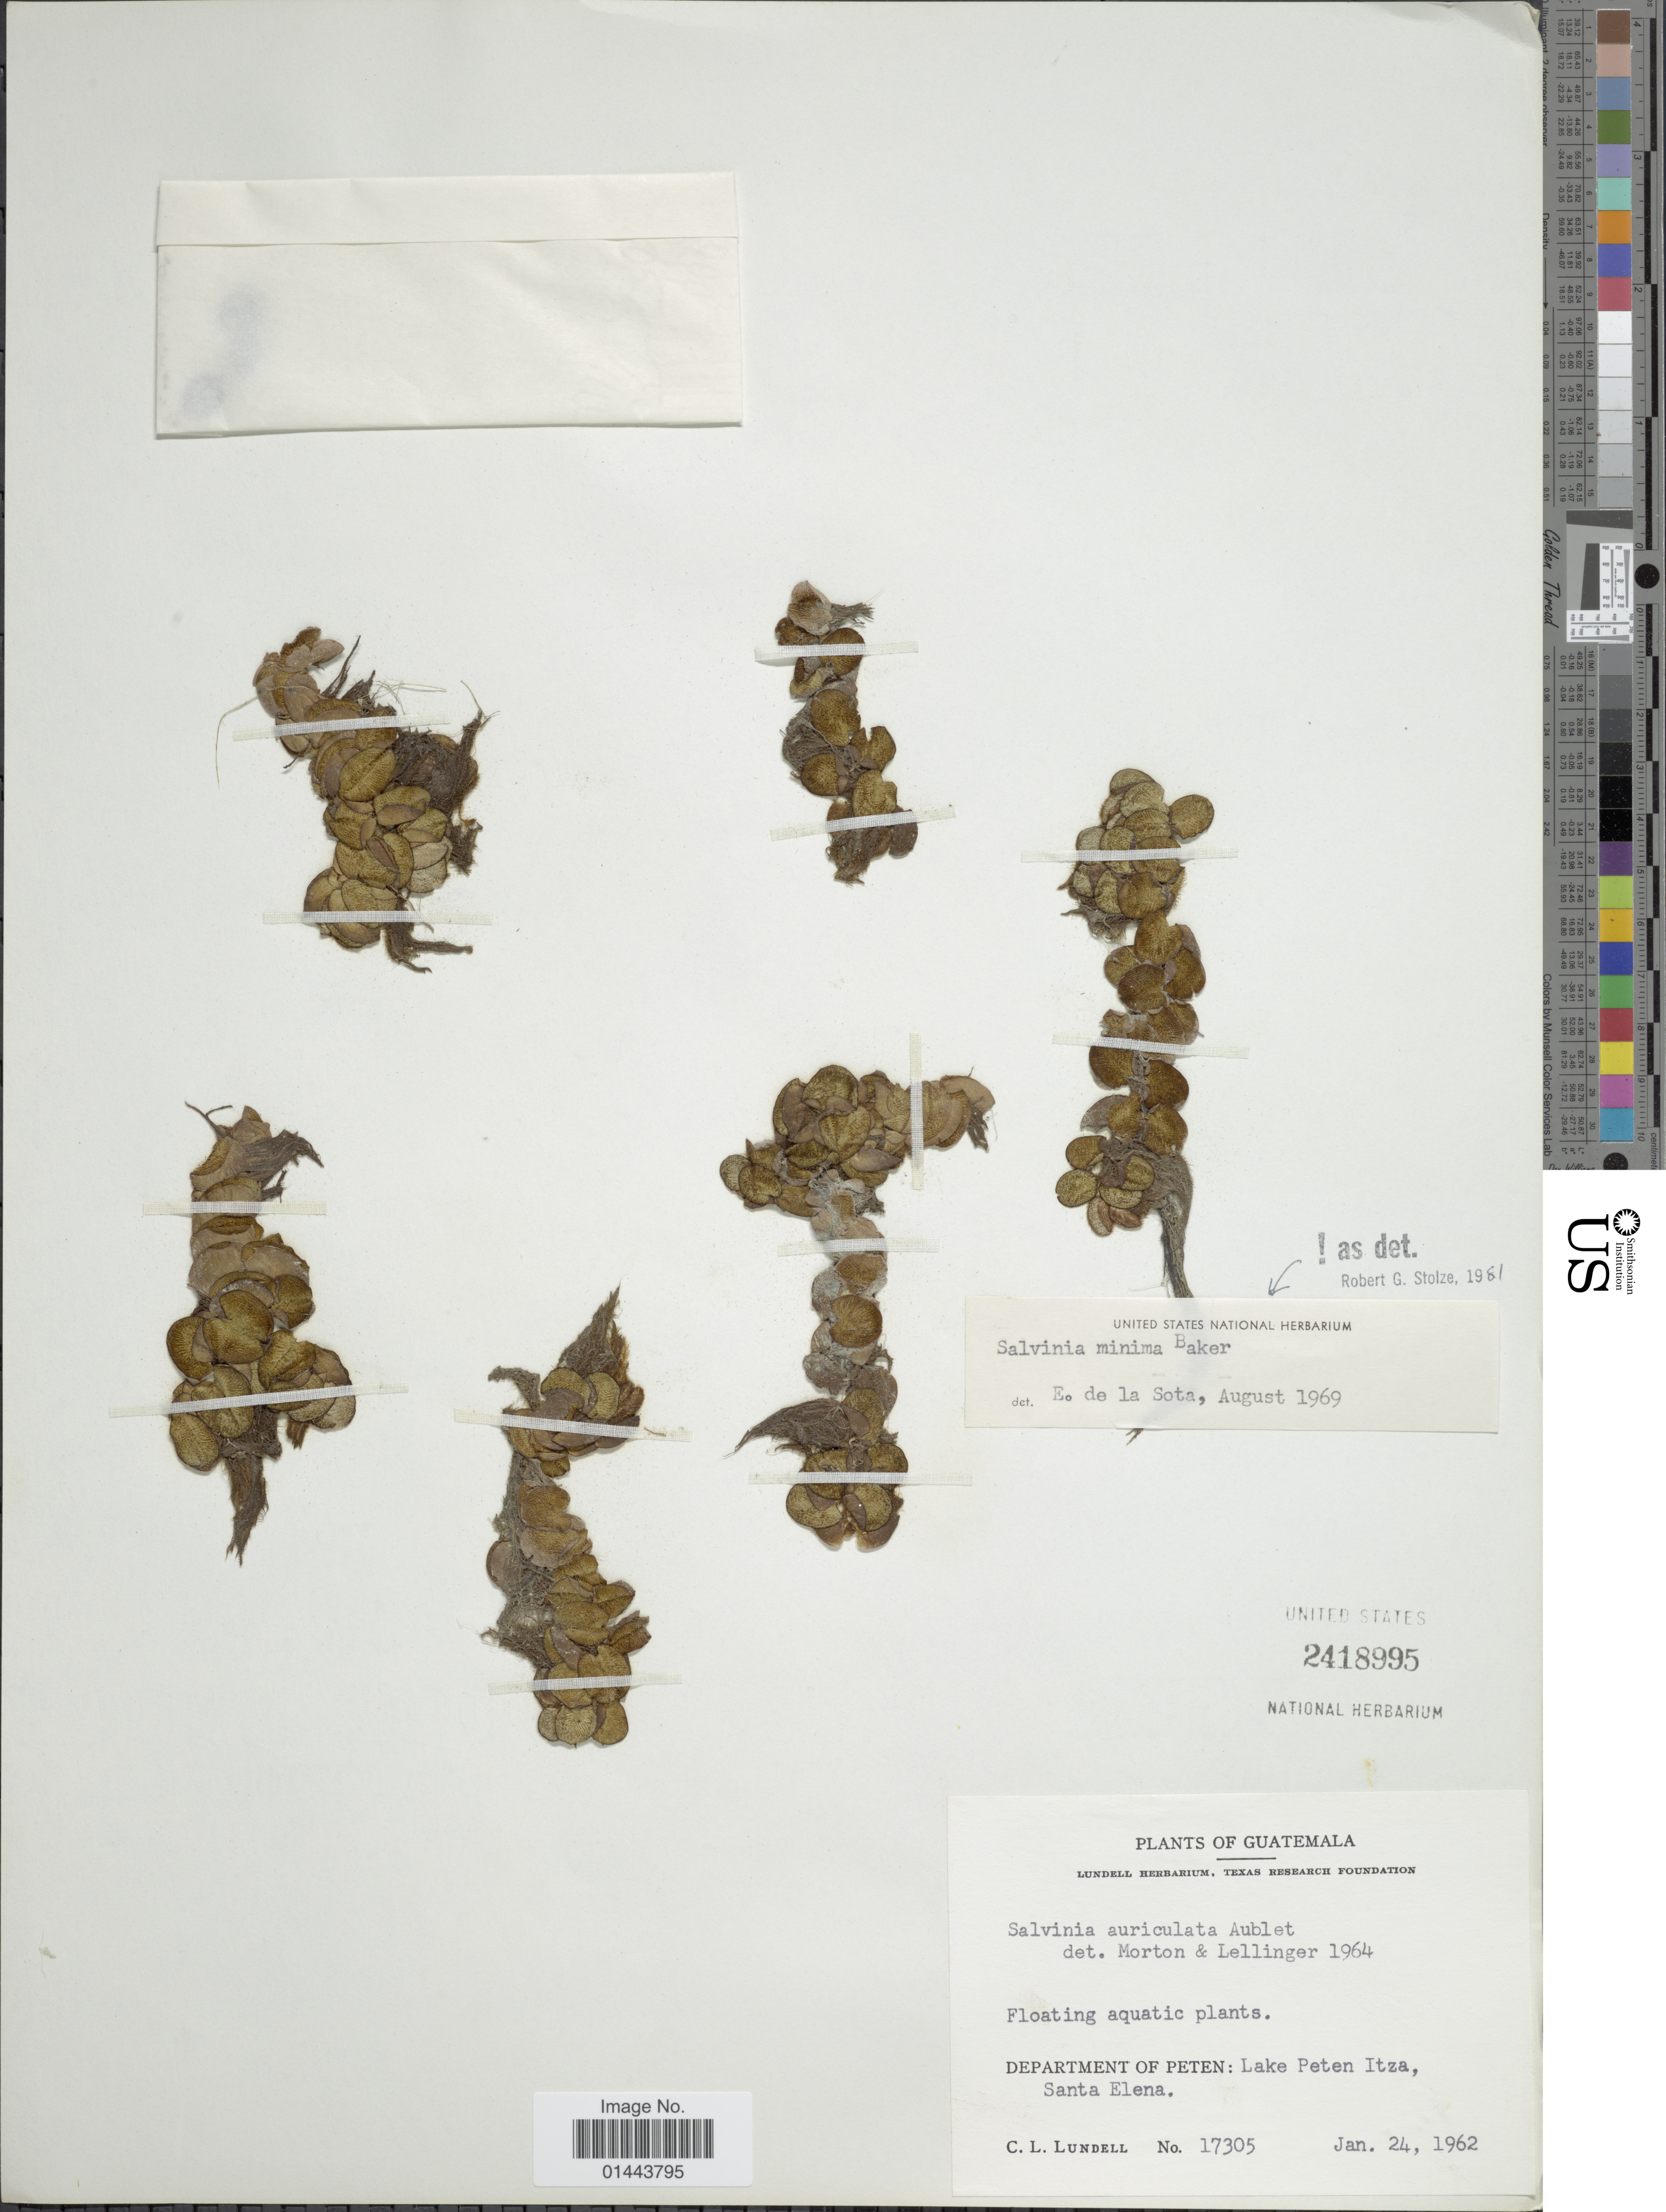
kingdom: Plantae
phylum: Tracheophyta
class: Polypodiopsida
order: Salviniales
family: Salviniaceae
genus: Salvinia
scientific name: Salvinia minima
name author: Baker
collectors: C. L. Lundell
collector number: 17305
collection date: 1962-01-24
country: Guatemala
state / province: El Petén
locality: Lake Peten Itza, Santa Elena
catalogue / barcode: US 2418995